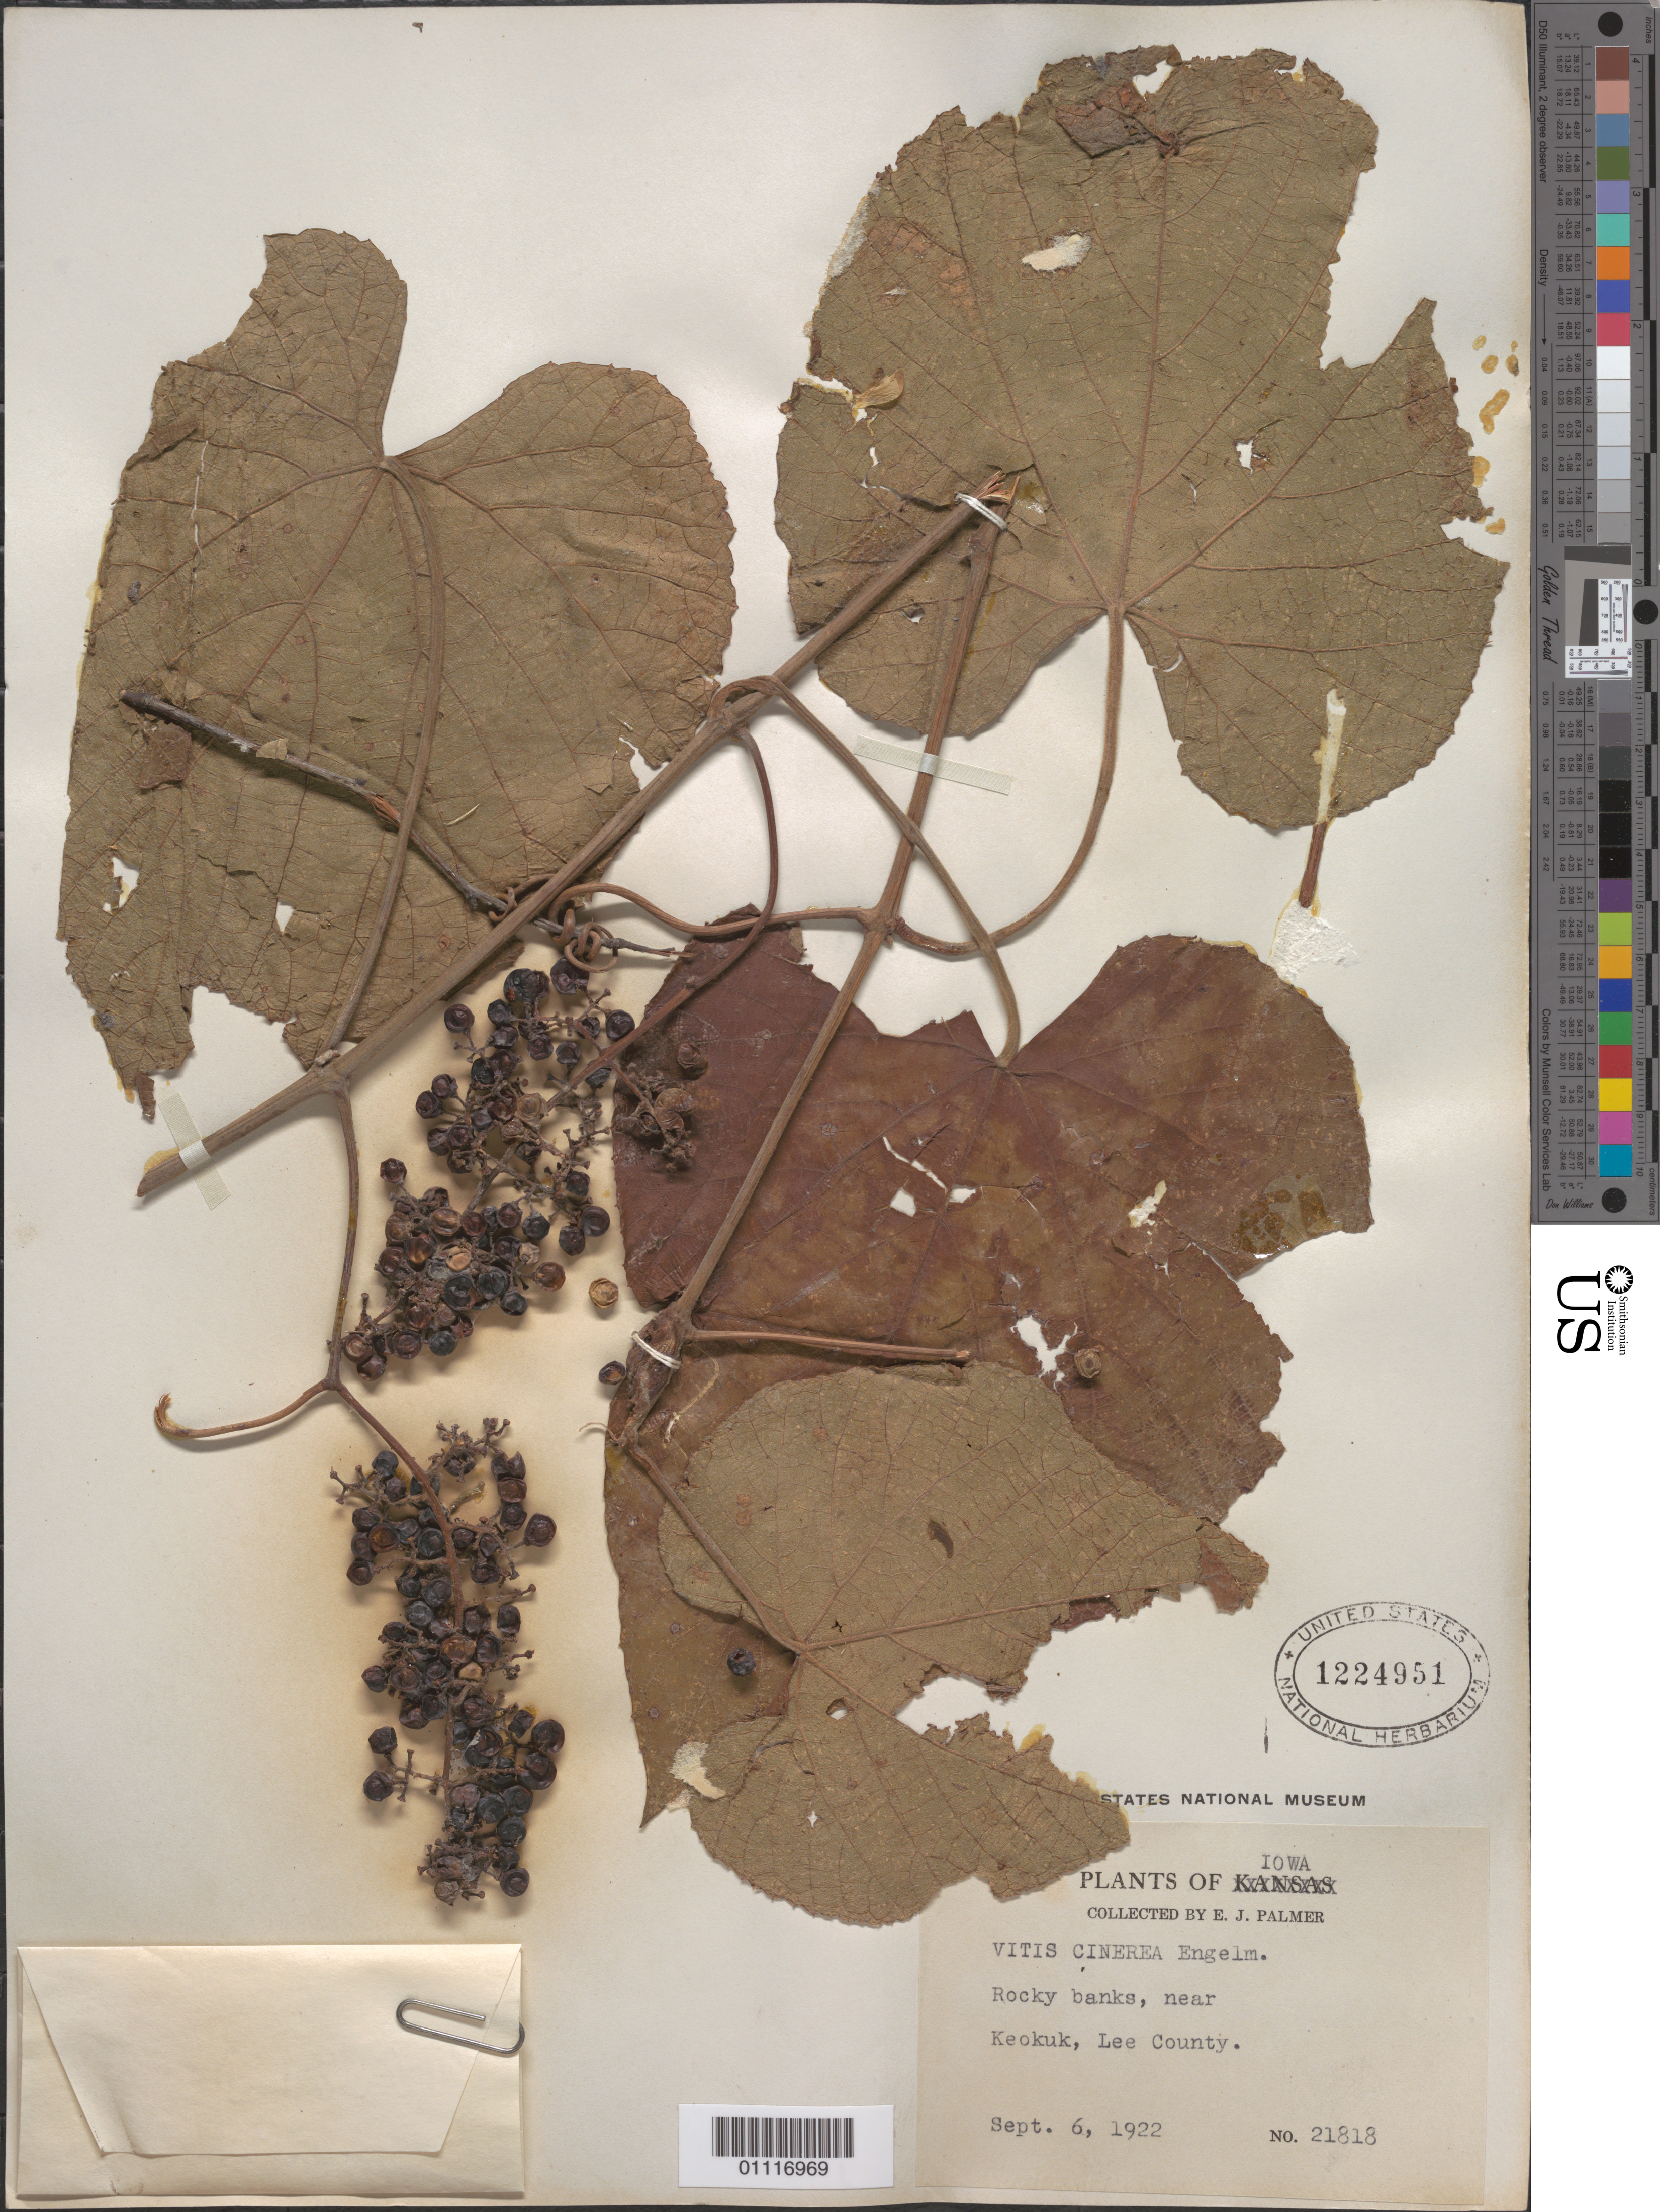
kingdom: Plantae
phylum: Tracheophyta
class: Magnoliopsida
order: Vitales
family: Vitaceae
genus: Vitis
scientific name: Vitis cinerea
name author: (Engelm.) Millardet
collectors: E. J. Palmer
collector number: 21818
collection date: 1922-09-06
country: United States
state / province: Iowa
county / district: Lee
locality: Rocky banks, near Keokuk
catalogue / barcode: US 1224951